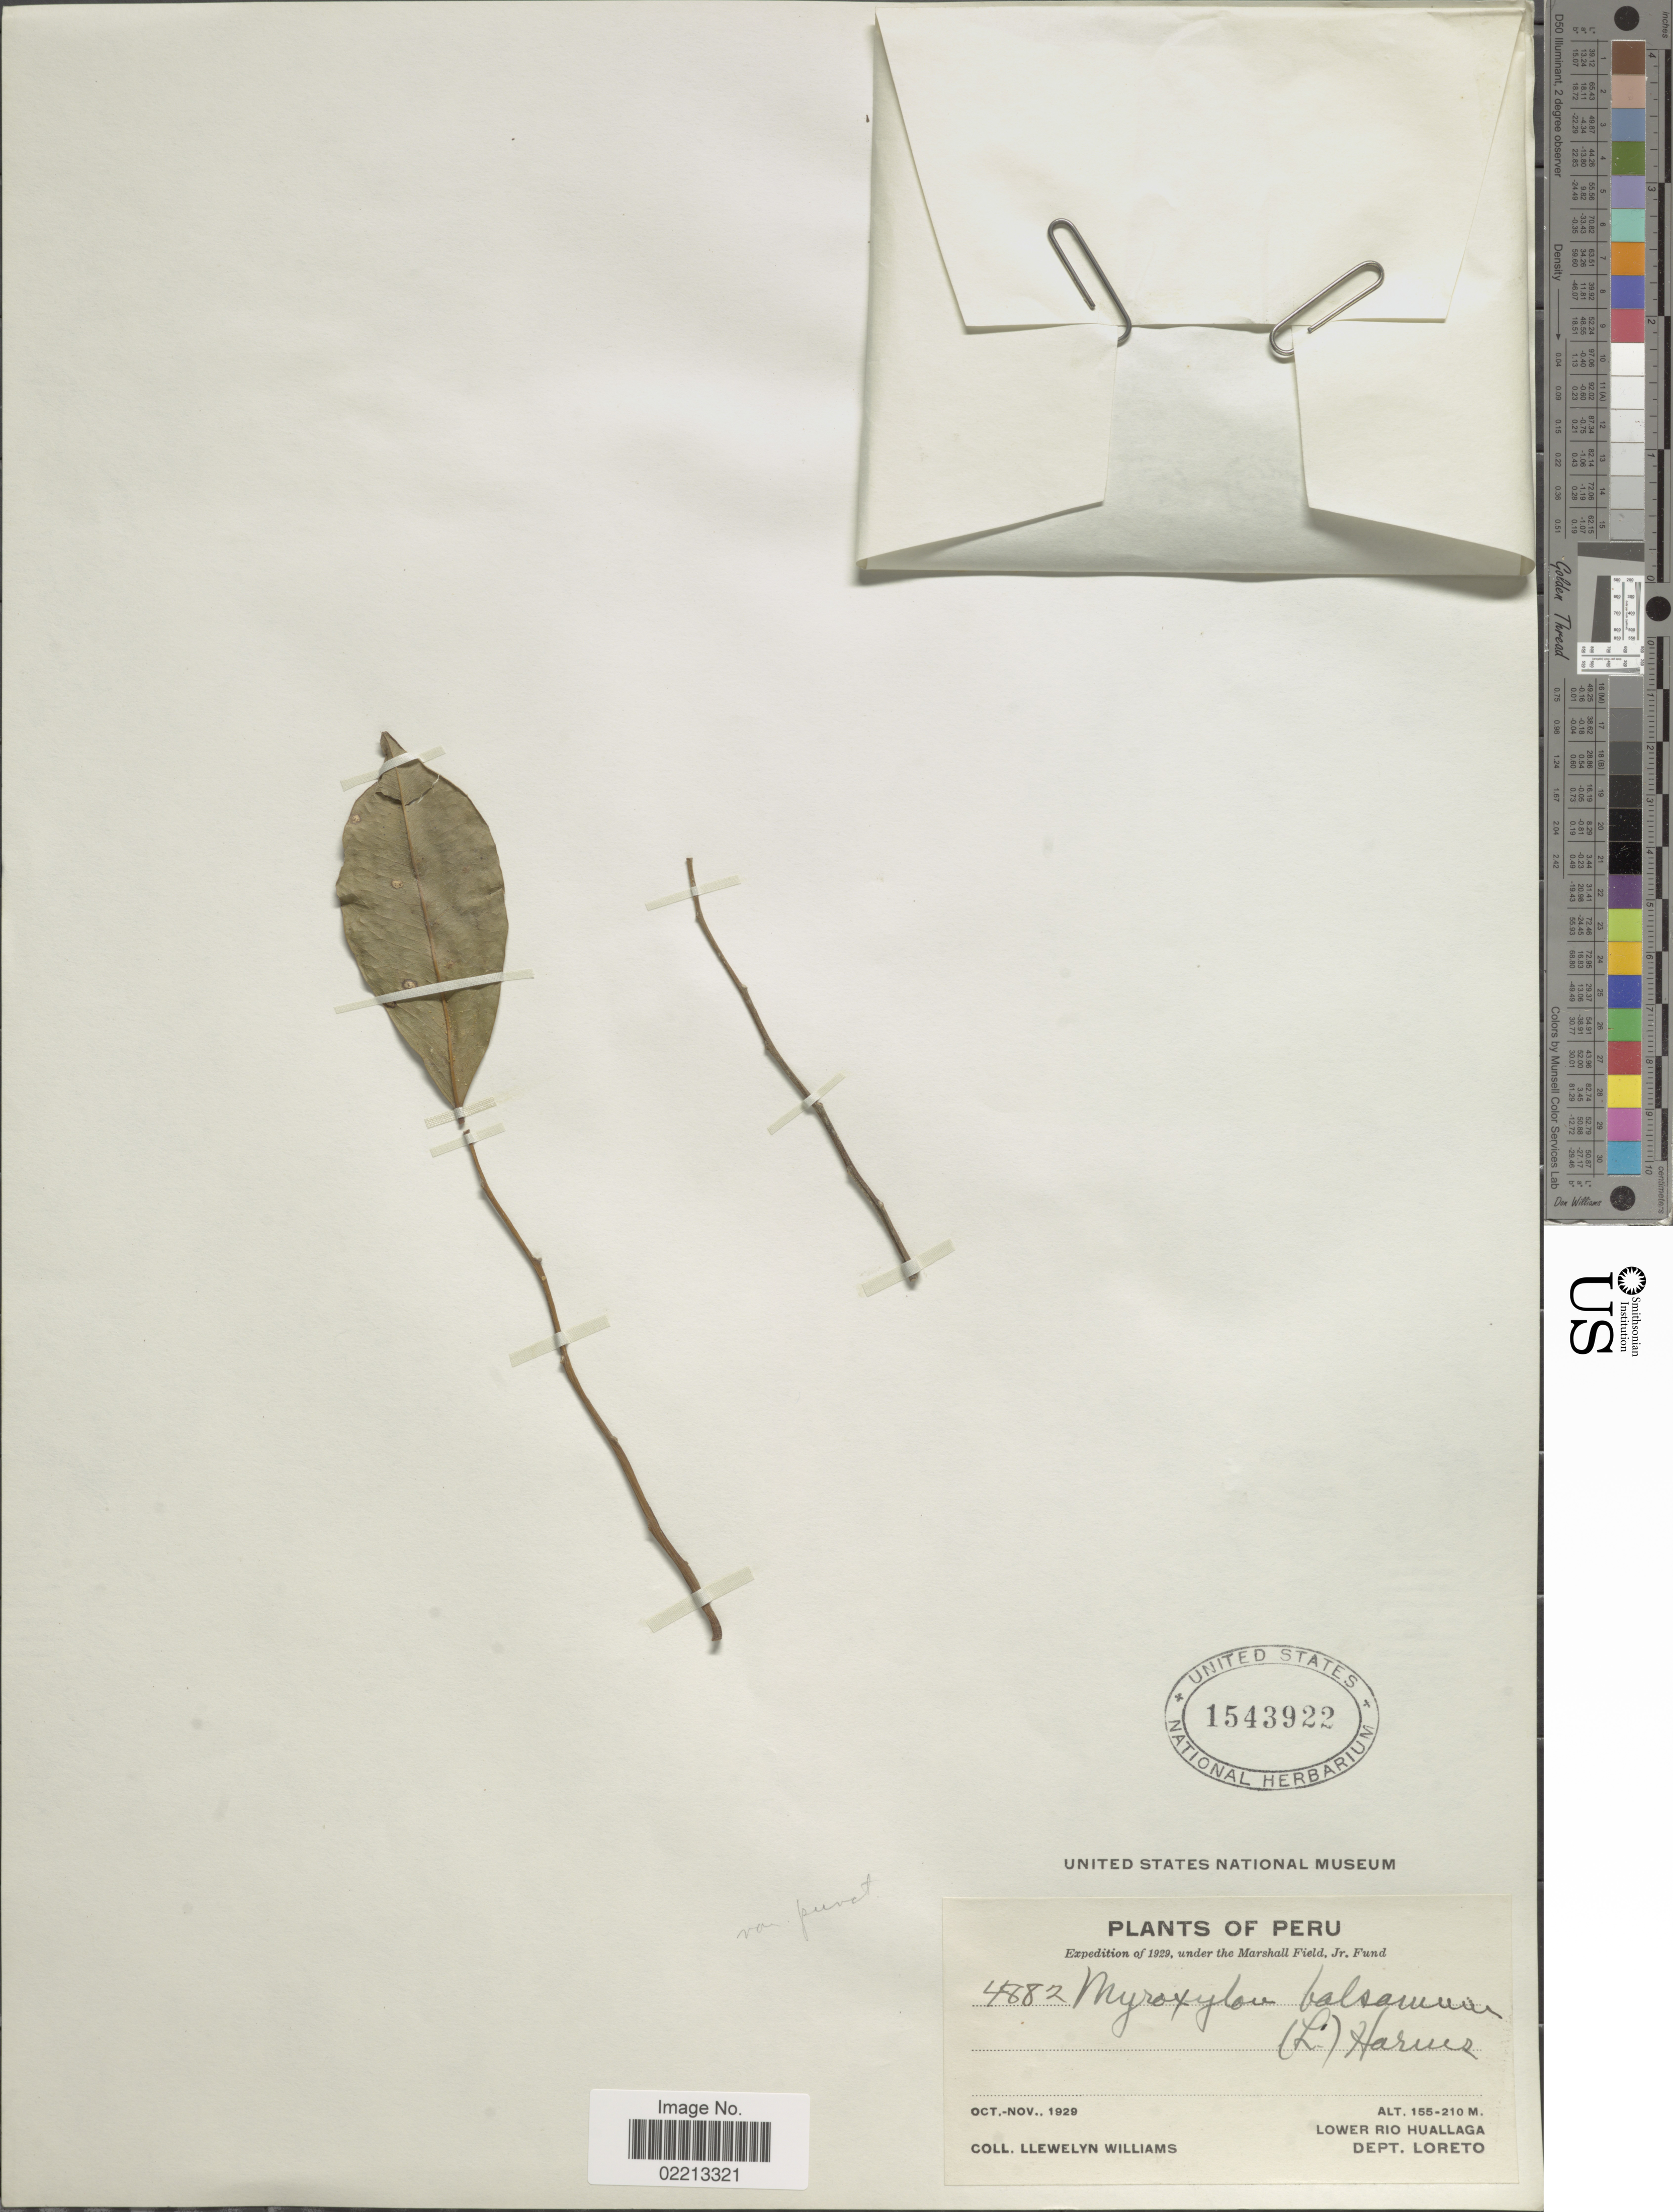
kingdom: Plantae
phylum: Tracheophyta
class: Magnoliopsida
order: Fabales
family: Fabaceae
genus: Myroxylon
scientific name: Myroxylon balsamum var. punctatum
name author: (Klotzsch) Harms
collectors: Ll. Williams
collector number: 4882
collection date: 1929-10/1929-11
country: Peru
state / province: Loreto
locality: Lower Rio Huallaga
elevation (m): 155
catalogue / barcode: US 1543922